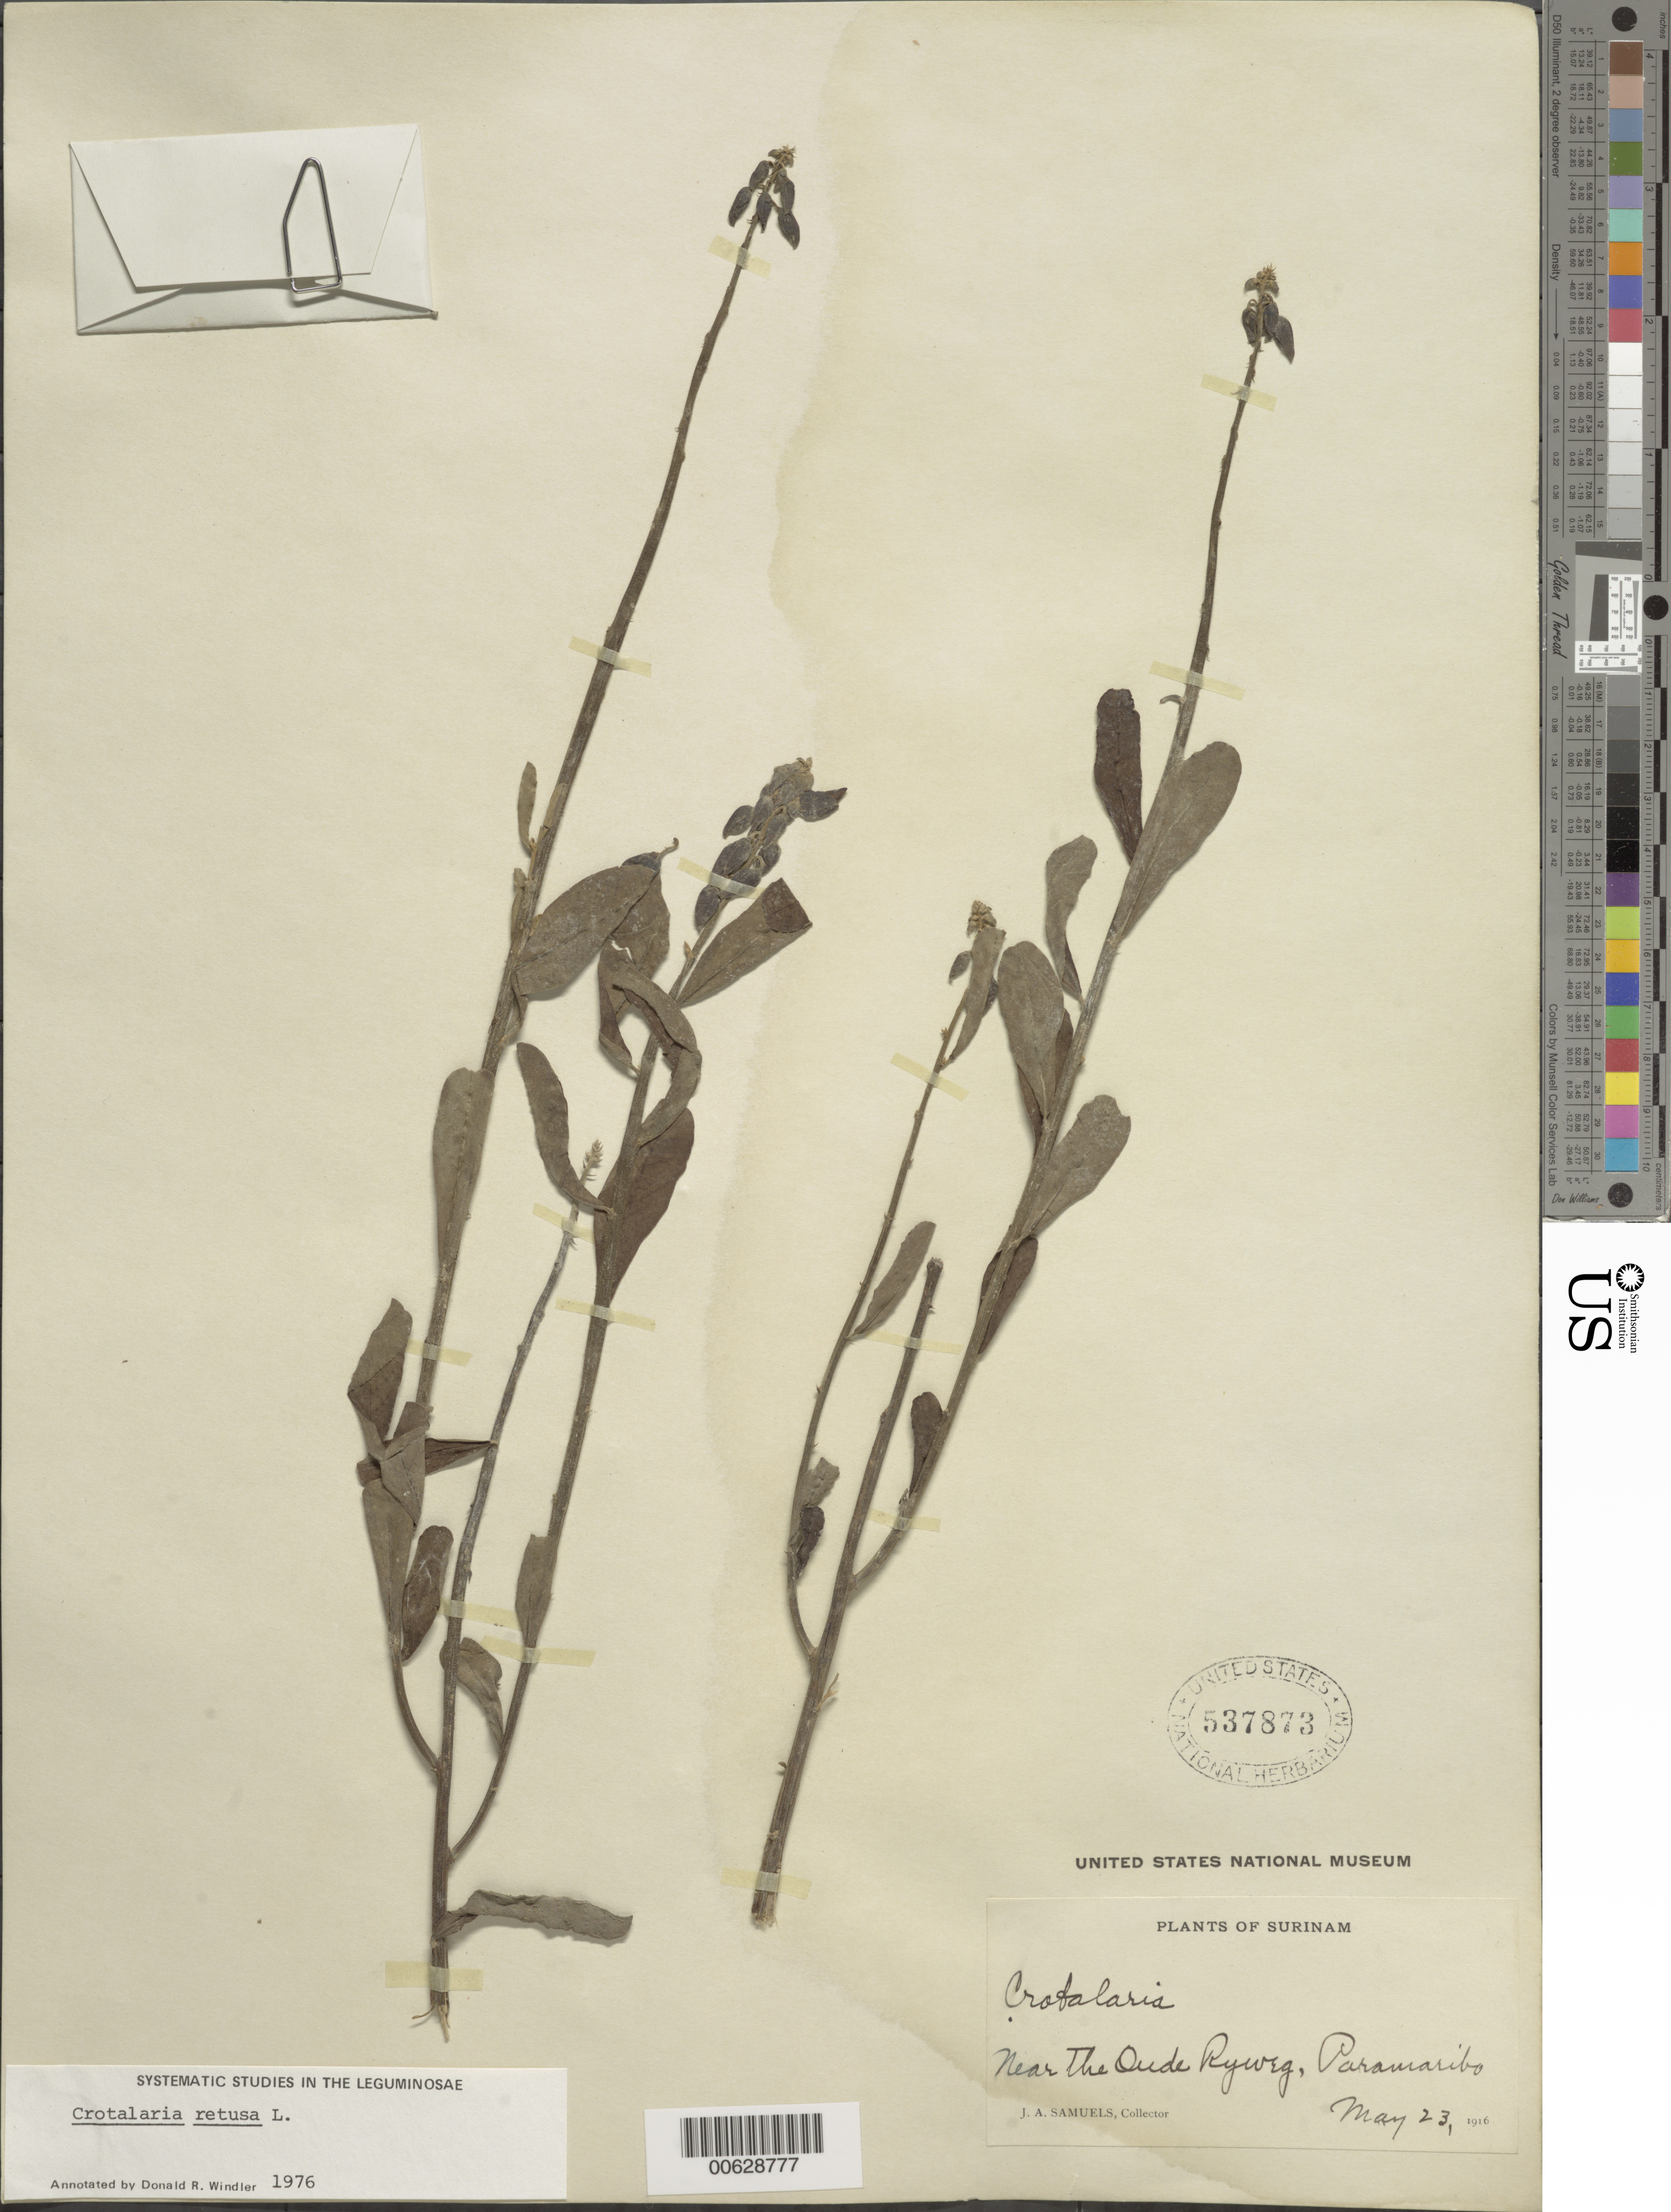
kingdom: Plantae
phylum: Tracheophyta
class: Magnoliopsida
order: Fabales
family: Fabaceae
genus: Crotalaria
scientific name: Crotalaria retusa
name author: L.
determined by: Windler, D. R.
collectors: J. A. Samuels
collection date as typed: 23-May-16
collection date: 1916-05-23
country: Suriname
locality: Paramaribo, near Oude Ryweg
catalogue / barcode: US 537873